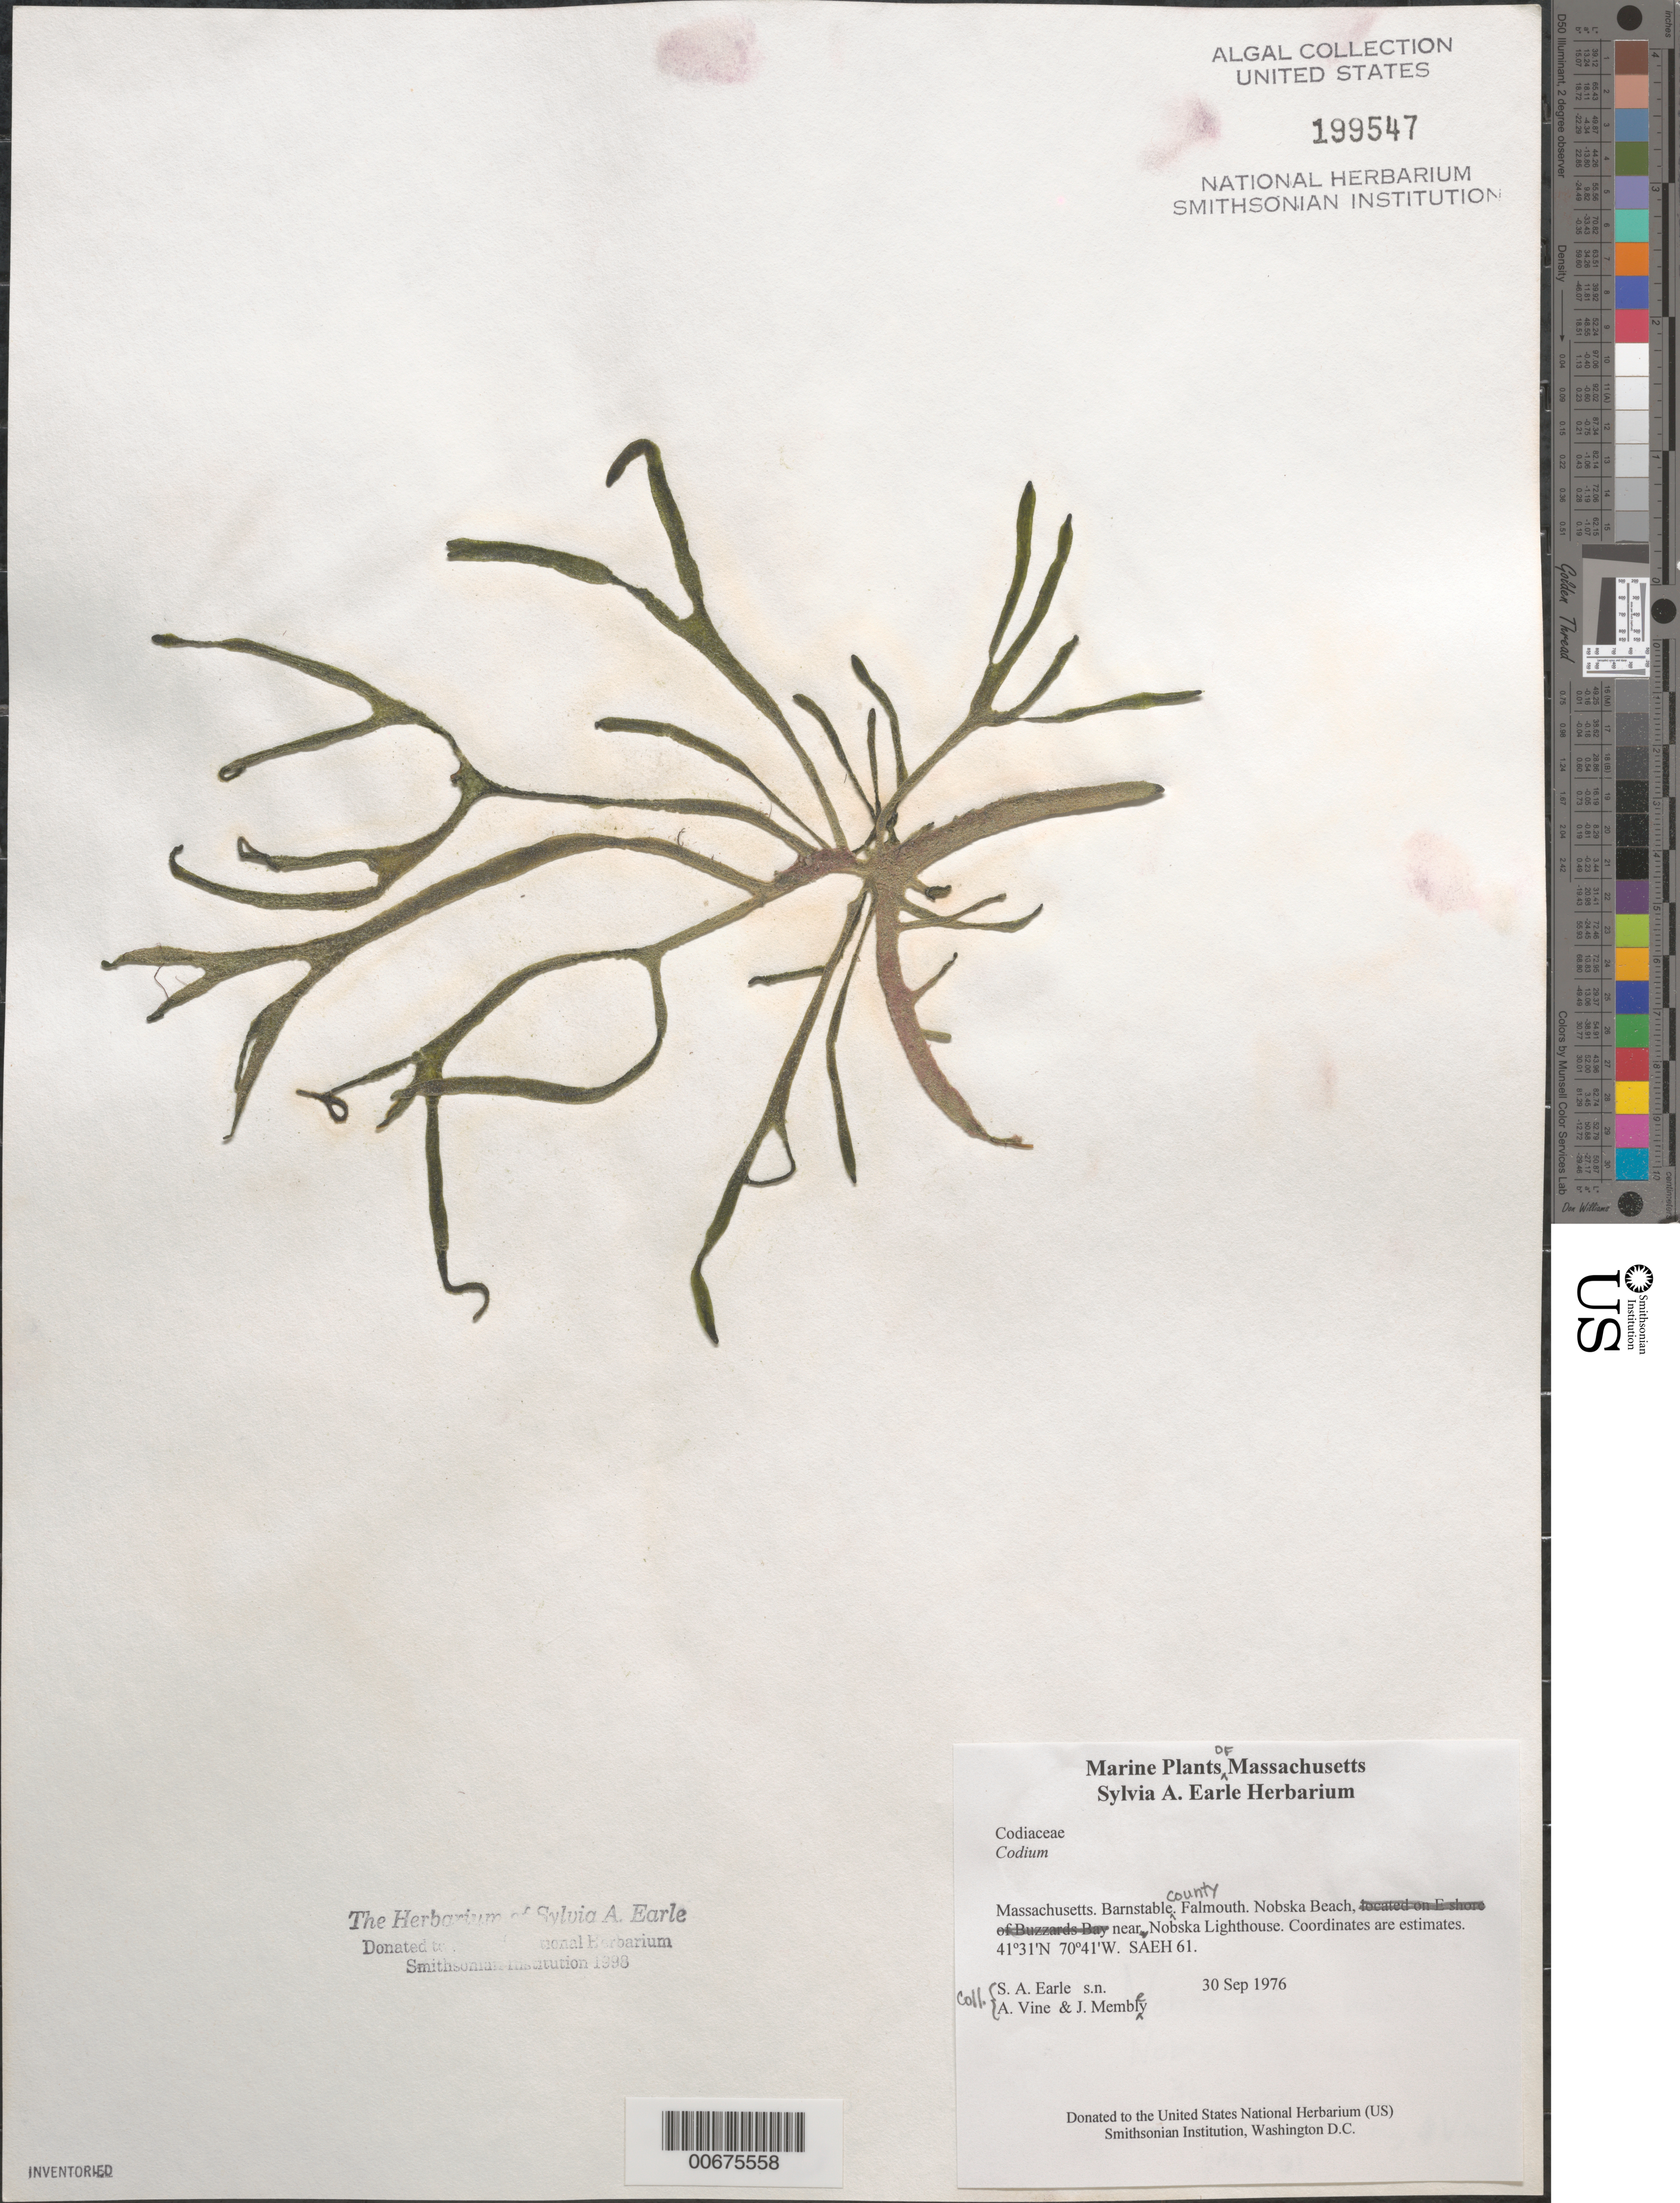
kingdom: Plantae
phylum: Chlorophyta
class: Ulvophyceae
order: Bryopsidales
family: Codiaceae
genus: Codium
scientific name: Codium sp.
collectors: S. A. Earle, A. Vine & J. Membley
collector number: Saeh 61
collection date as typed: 30 Sep 1976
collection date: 1976-09-30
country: United States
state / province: Massachusetts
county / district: Barnstable County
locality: Falmouth, Nobska Beach, near Nobska Lighthouse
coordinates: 41 31' N, 70 41' W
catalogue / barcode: US 199547